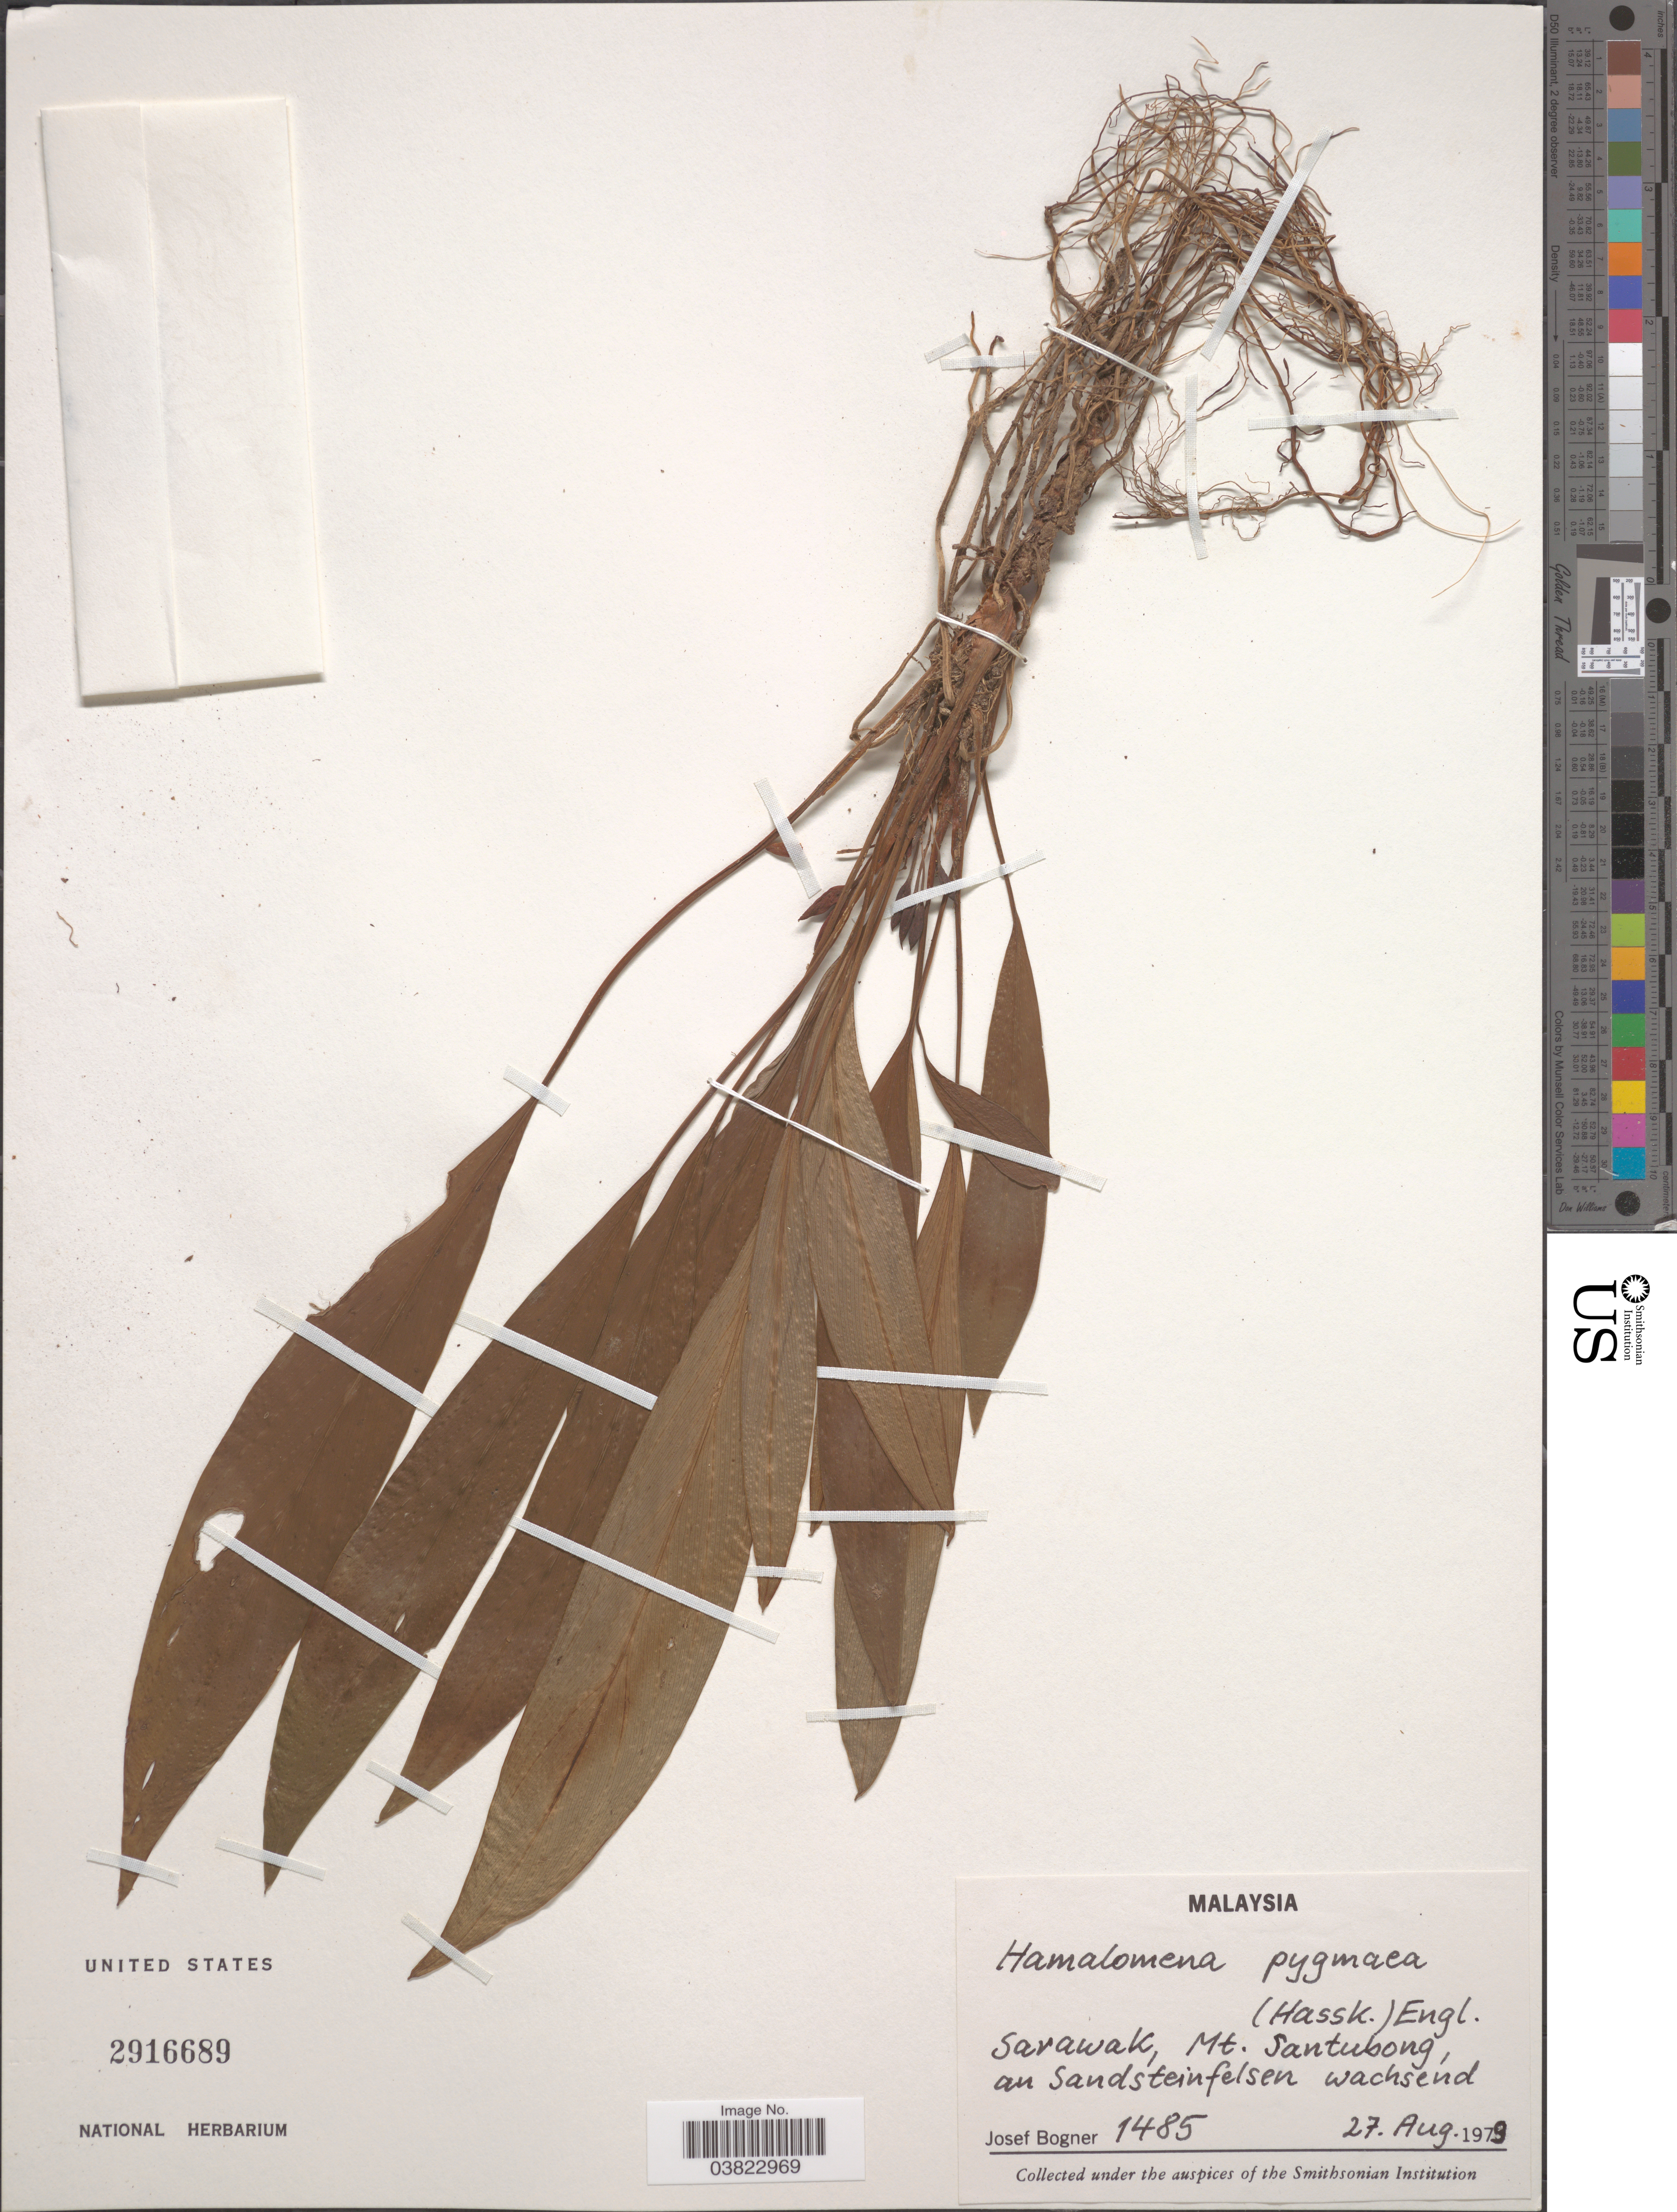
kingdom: Plantae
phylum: Tracheophyta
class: Liliopsida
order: Alismatales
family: Araceae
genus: Homalomena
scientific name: Homalomena pygmaea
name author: (Hassk.) Engl.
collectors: J. Bogner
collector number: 1485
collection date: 1979-08-27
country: Malaysia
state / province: Sarawak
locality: Mt. Santubong, au Sandsteinfelsen wachsend.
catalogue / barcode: US 2916689